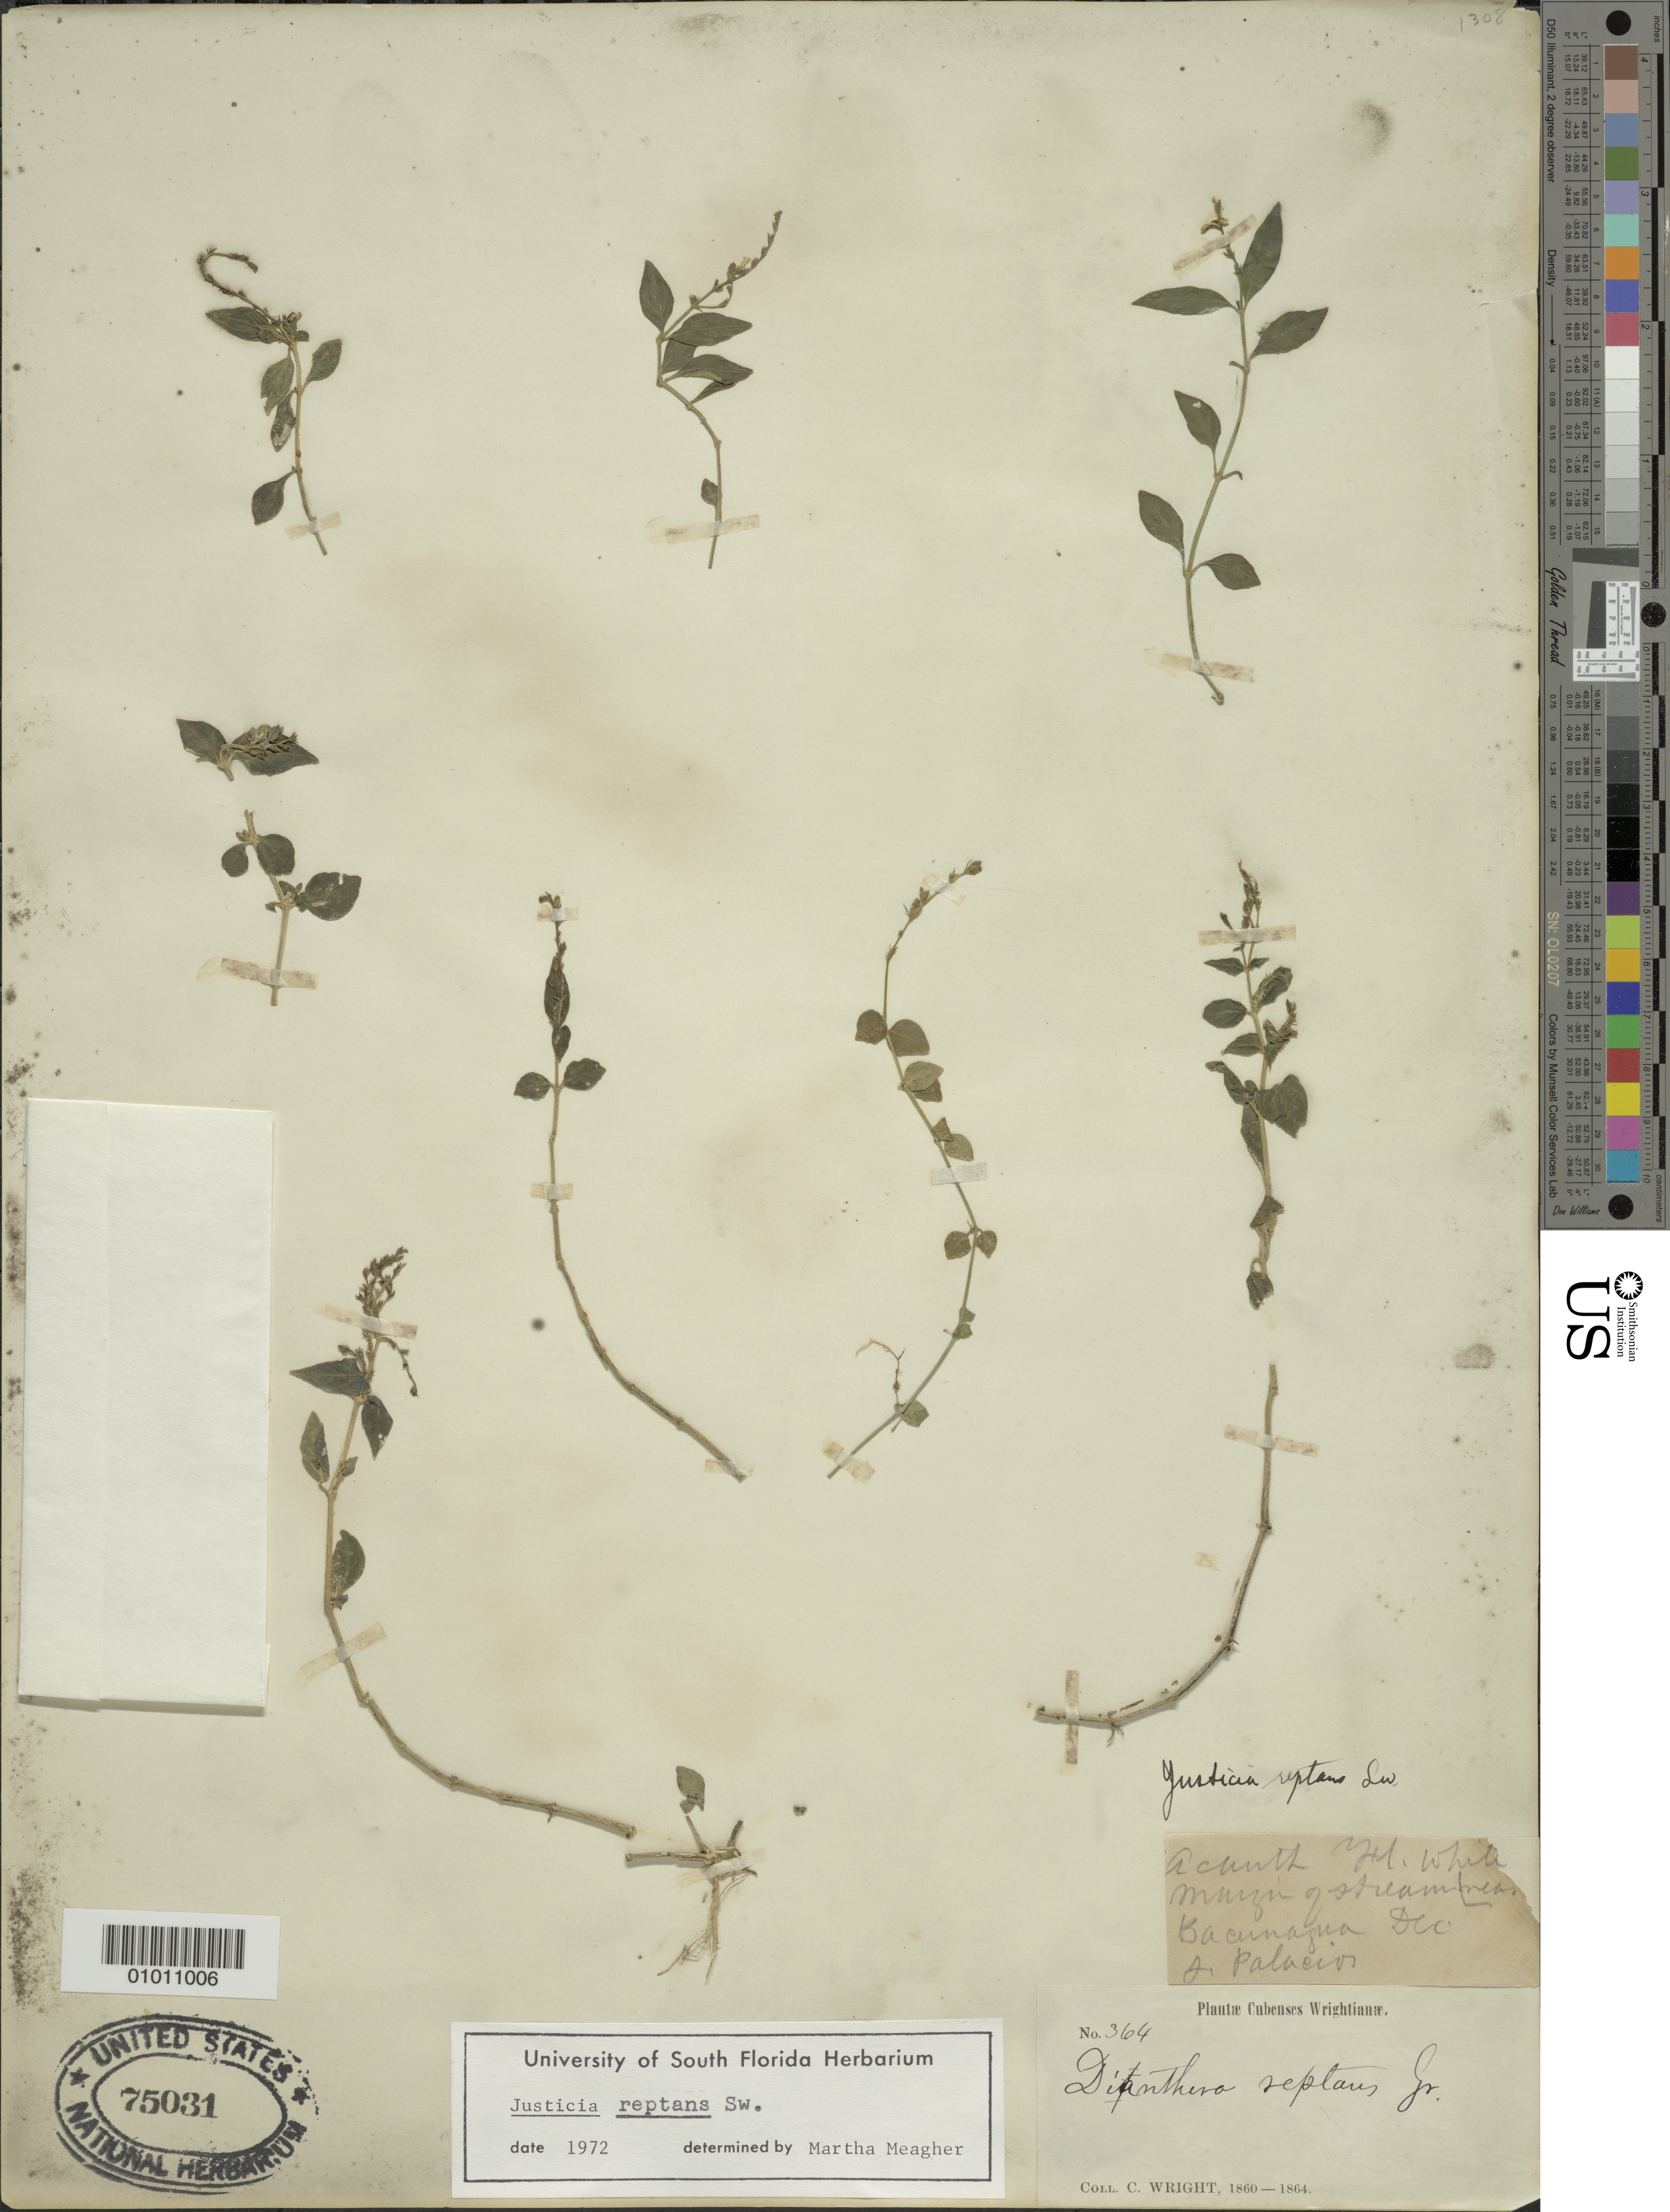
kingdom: Plantae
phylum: Tracheophyta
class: Magnoliopsida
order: Lamiales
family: Acanthaceae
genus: Justicia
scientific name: Justicia reptans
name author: Sw.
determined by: Meagher, M.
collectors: C. Wright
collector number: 364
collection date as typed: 1860 to -- --- 1864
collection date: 1860/1864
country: Cuba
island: Cuba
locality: Near Bacunagua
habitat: Margin of stream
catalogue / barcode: US 75031